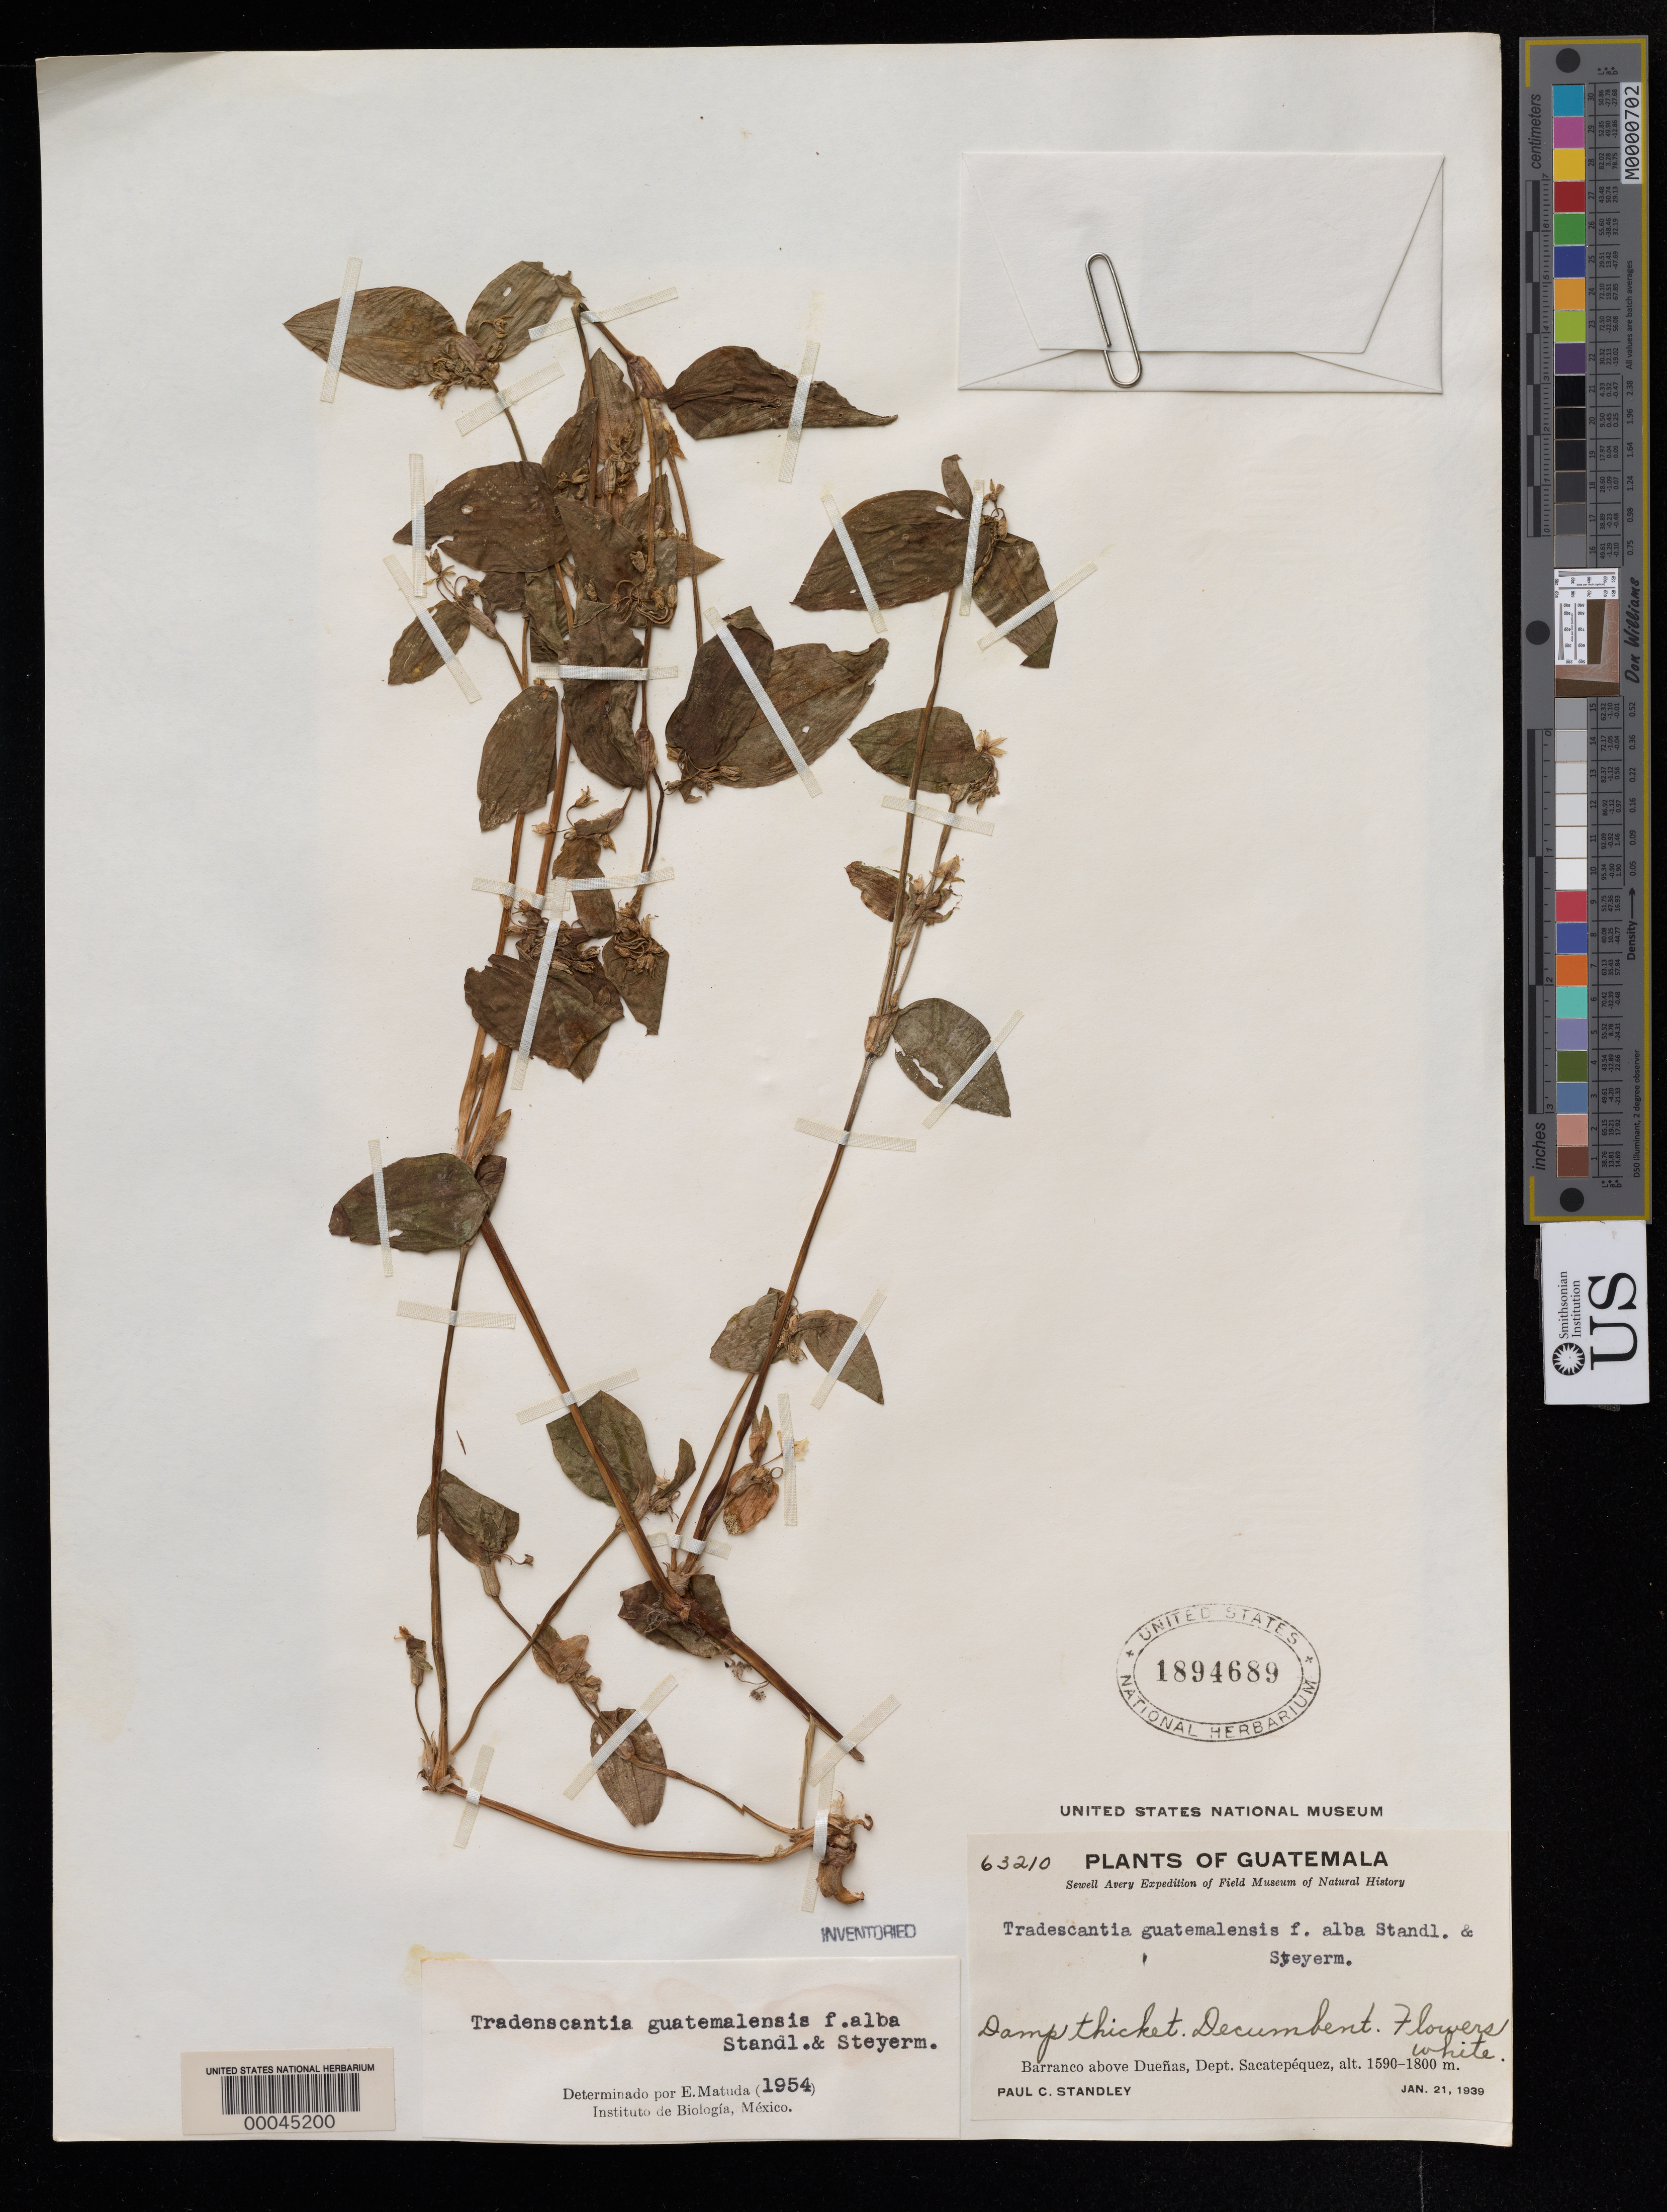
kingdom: Plantae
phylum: Tracheophyta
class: Liliopsida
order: Commelinales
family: Commelinaceae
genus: Tradescantia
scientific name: Tradescantia guatemalensis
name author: C.B. Clarke ex Donn. Sm.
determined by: Matuda, E.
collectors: P. C. Standley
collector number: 63210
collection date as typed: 21 Jan 1939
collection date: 1939-01-21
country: Guatemala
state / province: Sacatepéquez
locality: Above Duenas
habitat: Damp thicket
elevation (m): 1590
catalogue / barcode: US 1894689